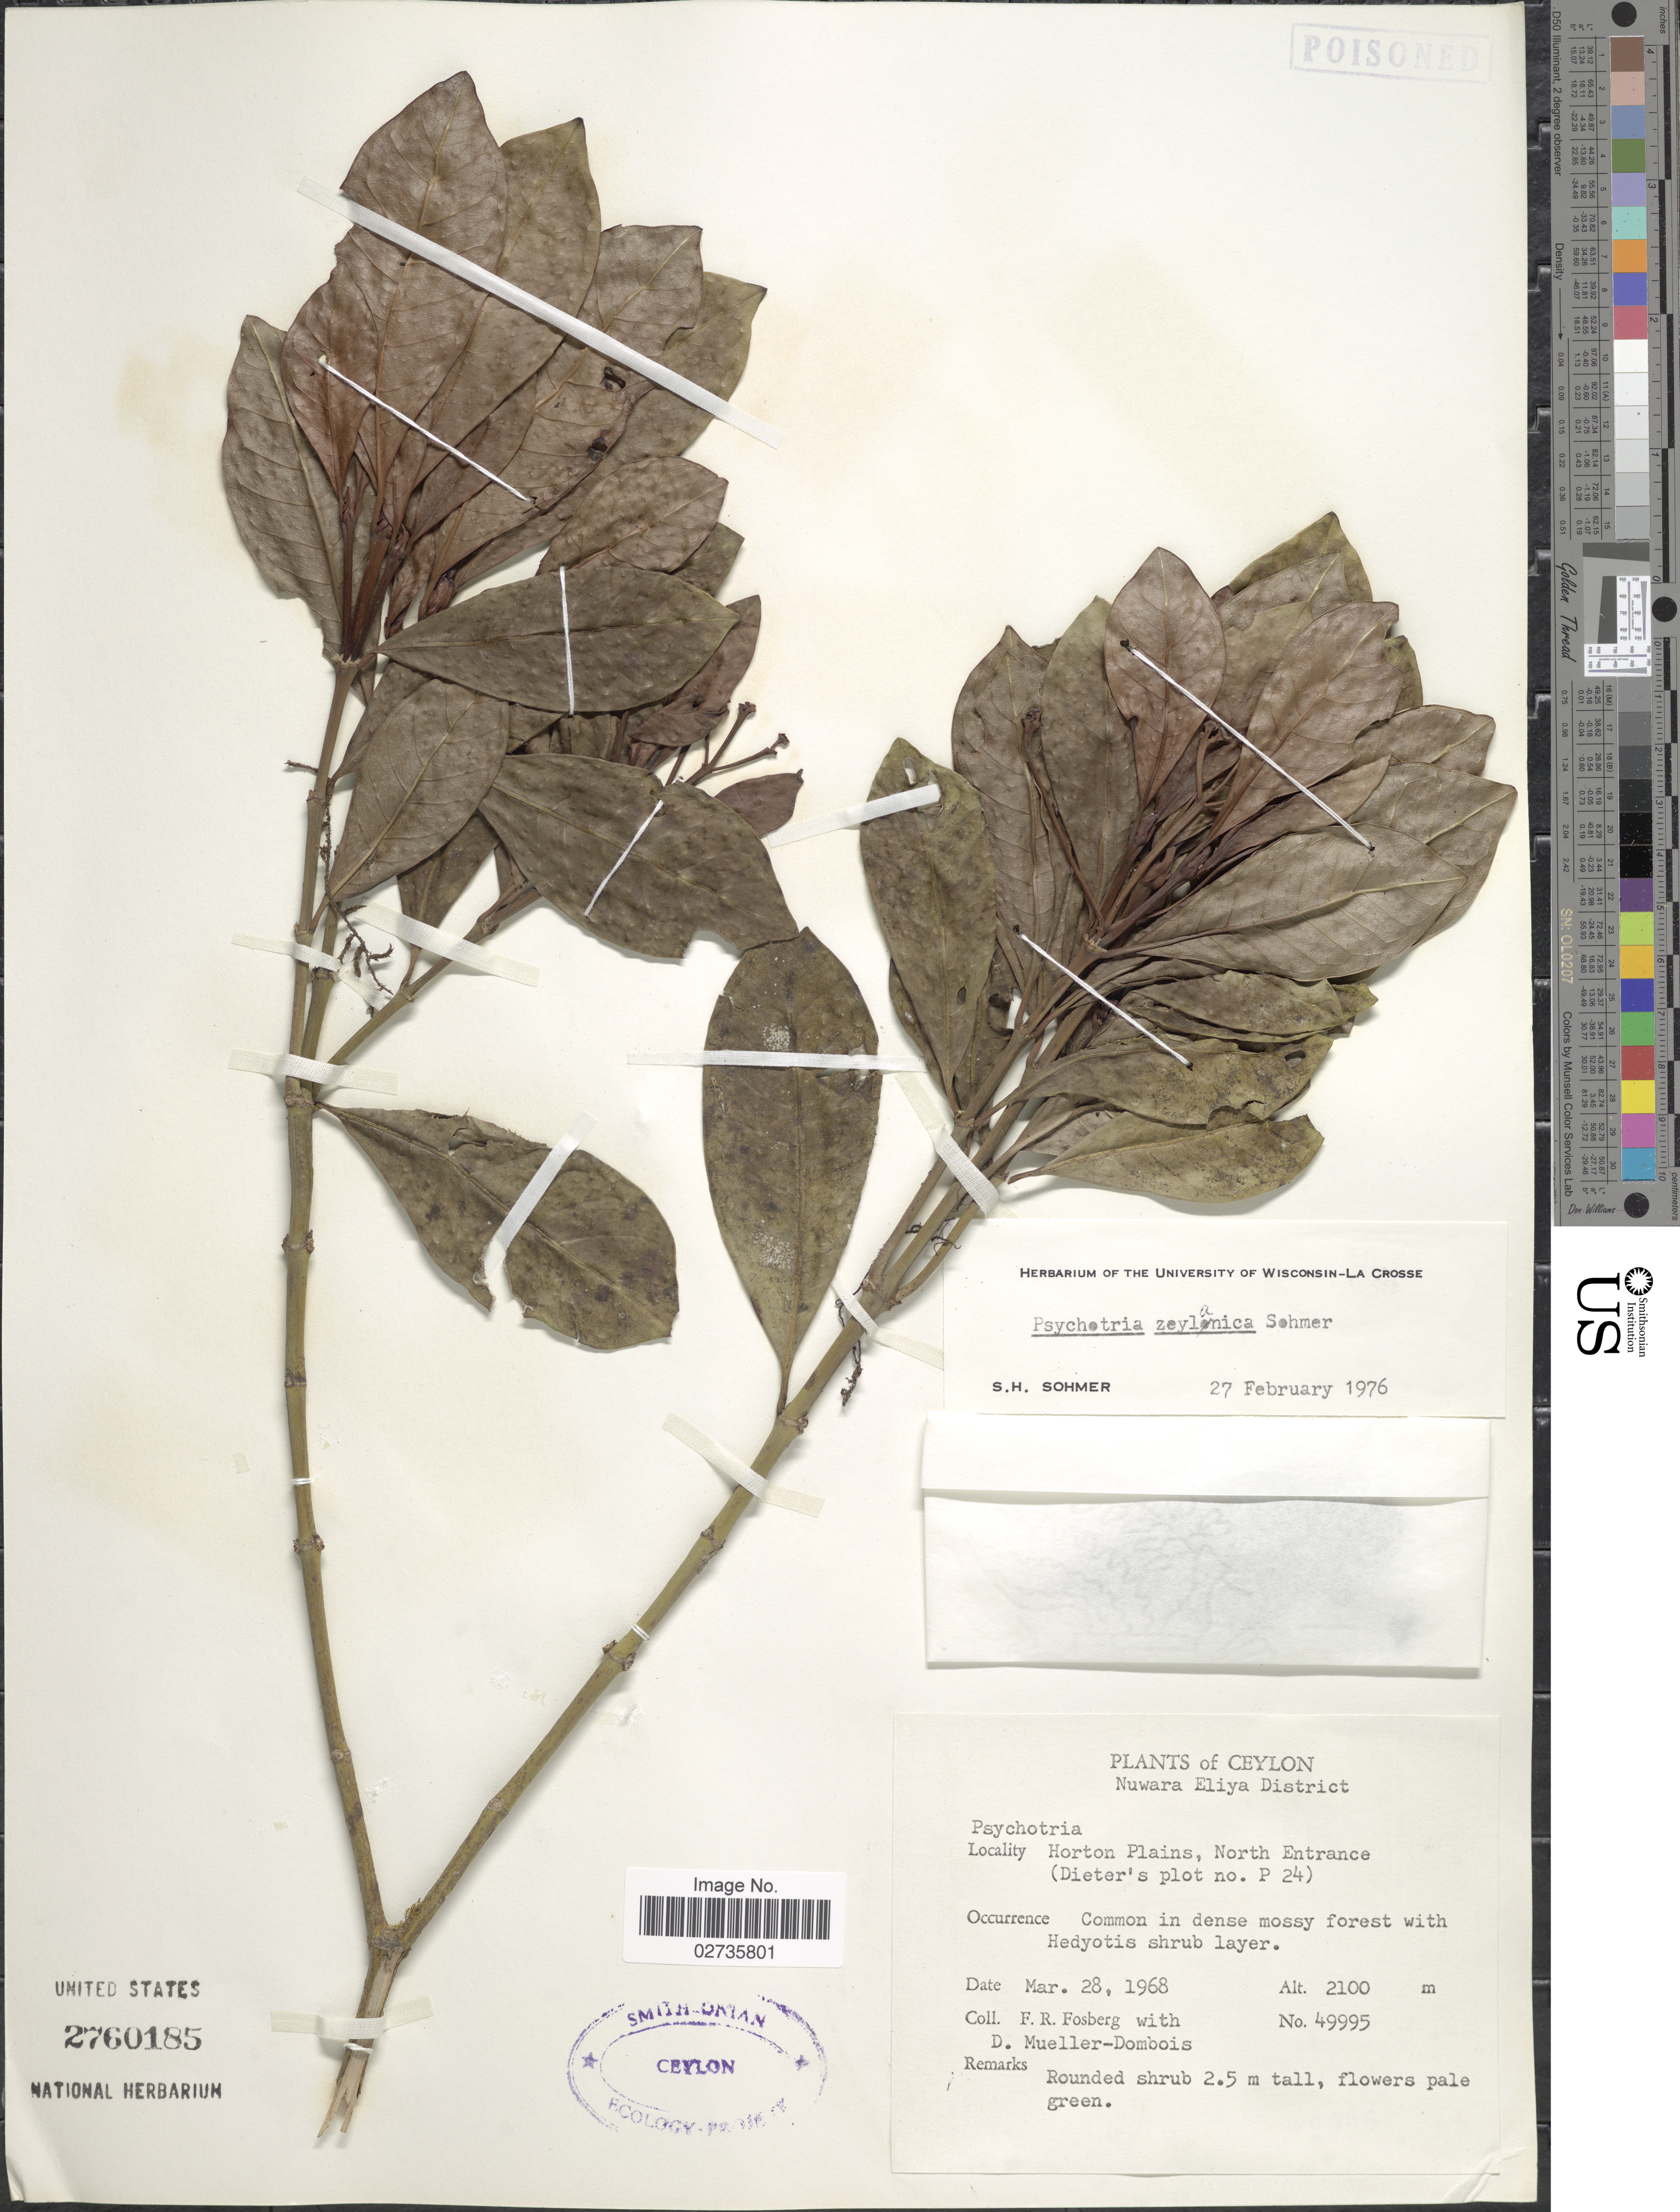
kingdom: Plantae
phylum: Tracheophyta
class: Magnoliopsida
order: Gentianales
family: Rubiaceae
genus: Psychotria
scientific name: Psychotria zeylanica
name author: Sohmer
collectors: F. R. Fosberg & D. Mueller-Dombois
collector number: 49995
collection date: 1968-03-28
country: Sri Lanka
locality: Ceylon, Nuwara Eliya District, Horton Plains, North Entrance (Dieter's plot no. P 24), Common in dense mossy forest with Hedyotis shrub layer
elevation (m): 2100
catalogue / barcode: US 2760185